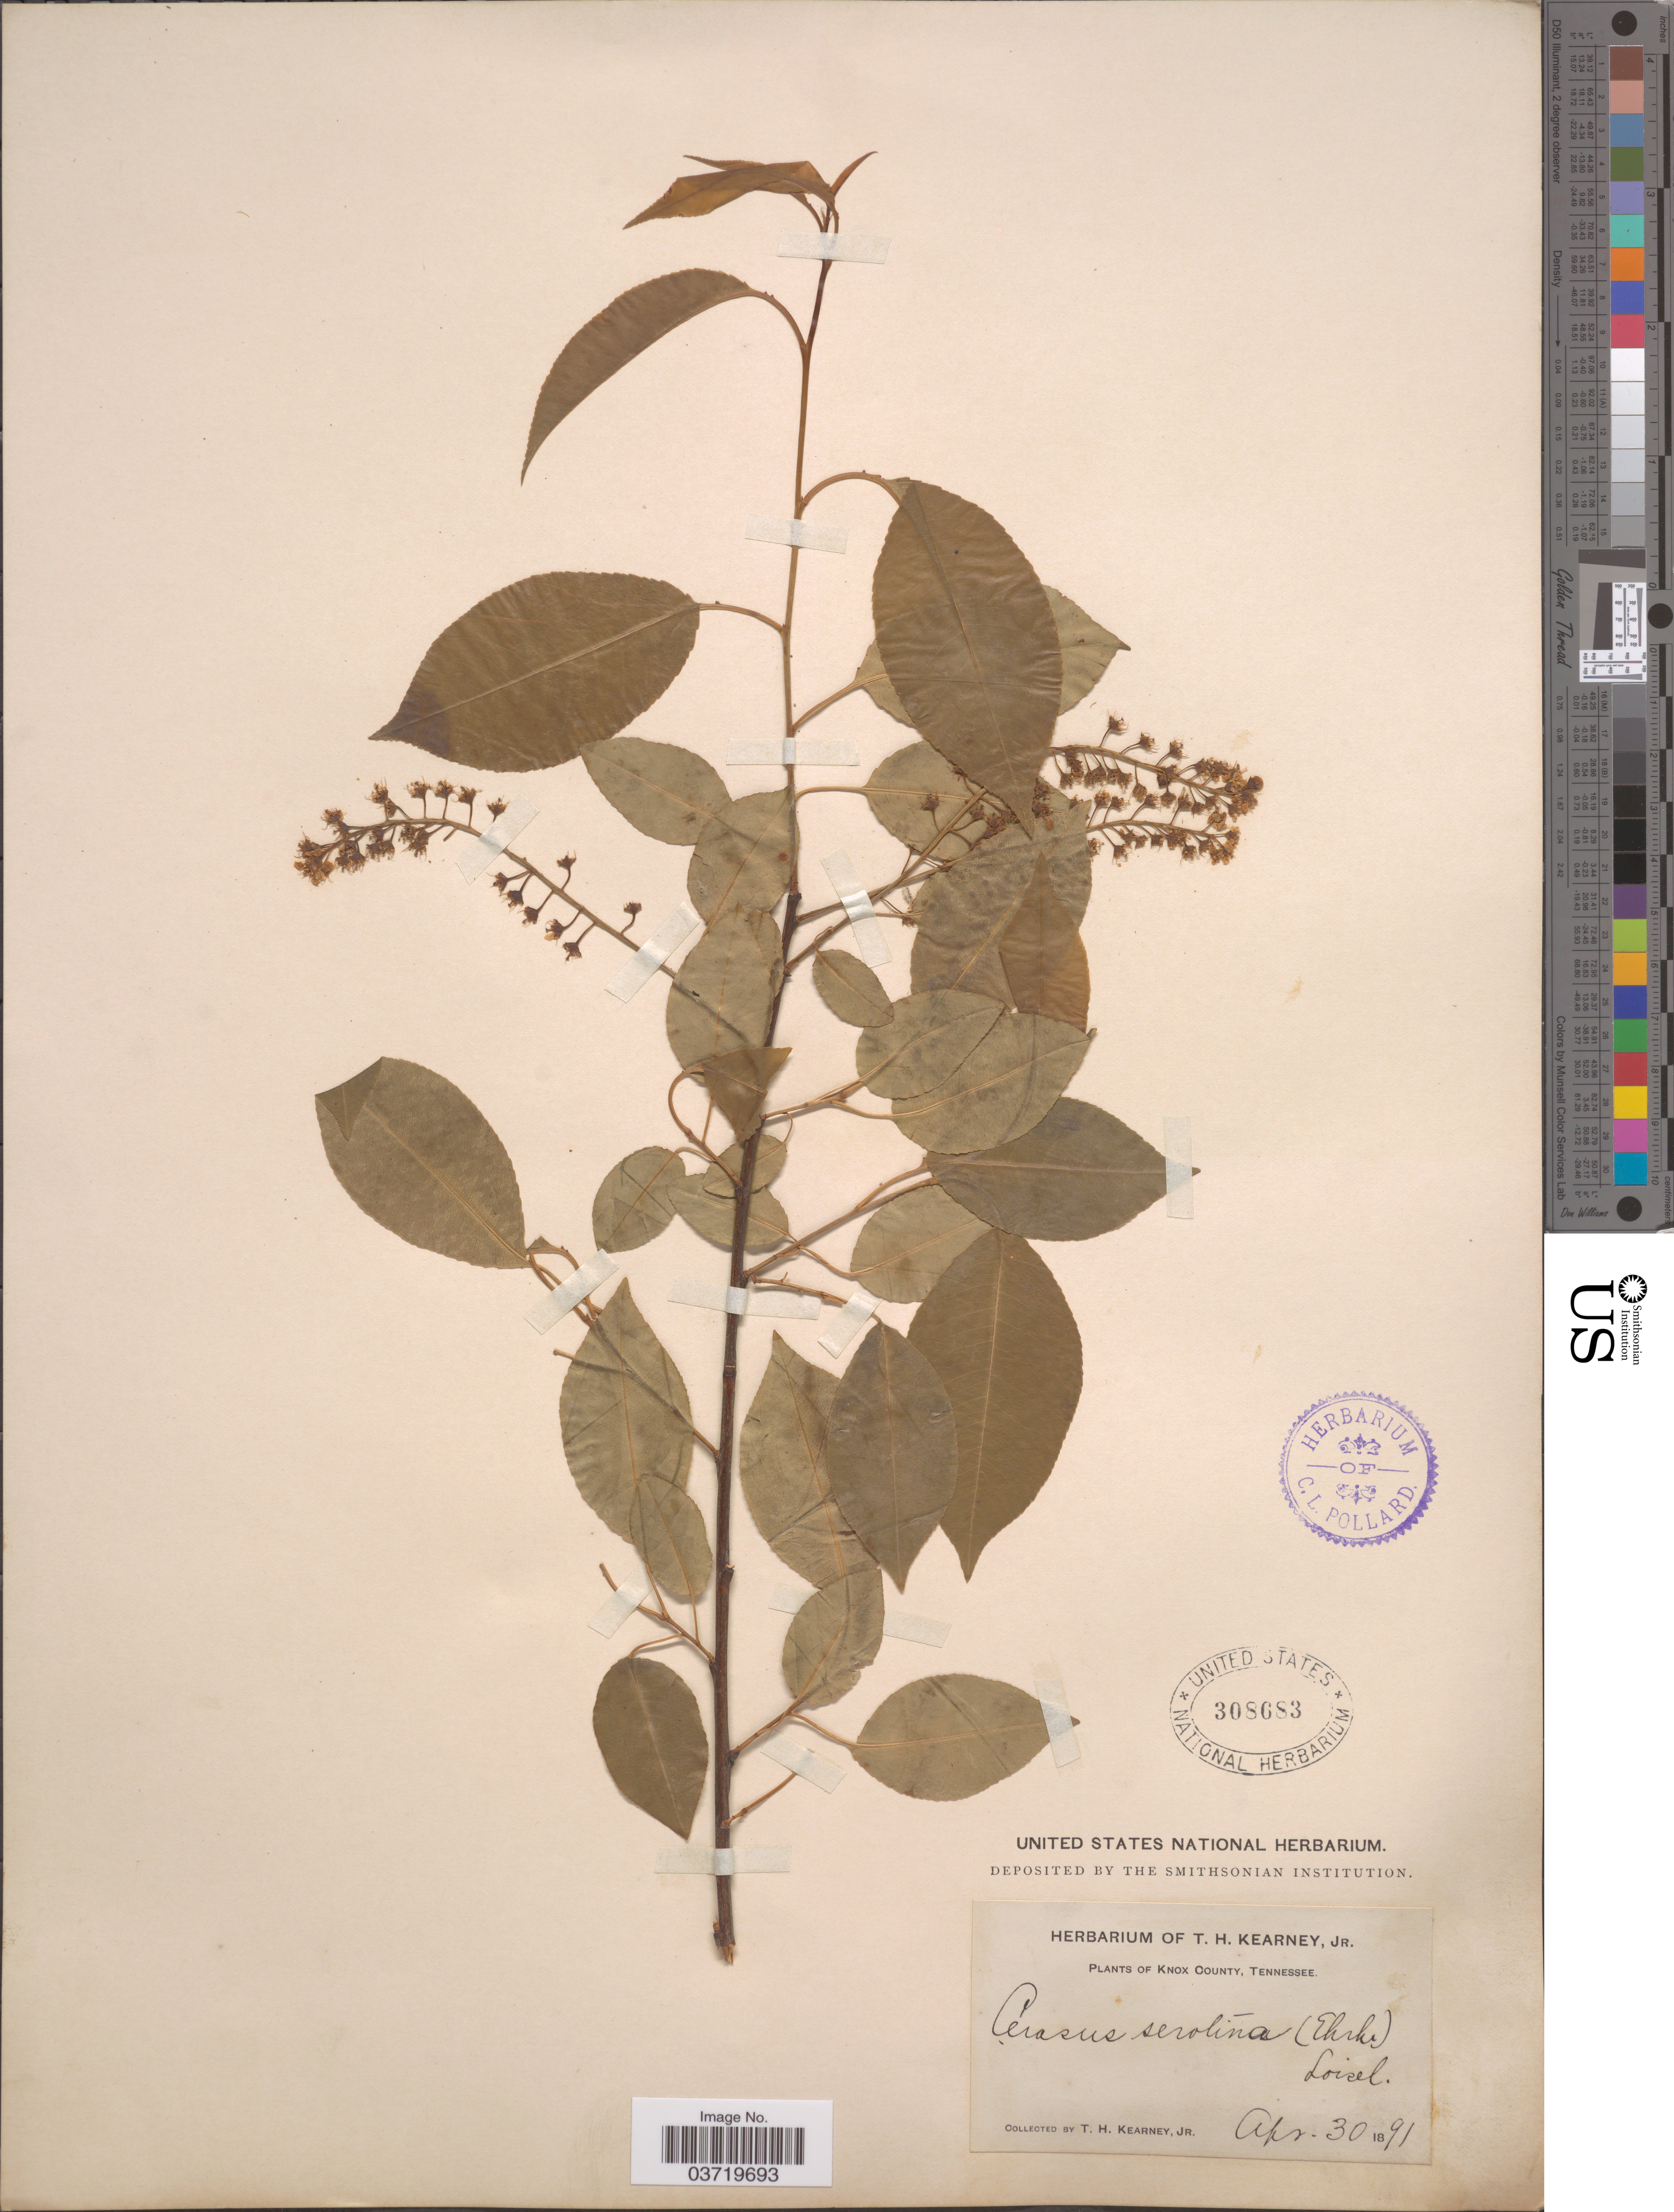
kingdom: Plantae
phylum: Tracheophyta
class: Magnoliopsida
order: Rosales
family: Rosaceae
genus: Prunus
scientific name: Prunus serotina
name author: Ehrh.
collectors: T. H. Kearney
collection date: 1891-04-30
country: United States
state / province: Tennessee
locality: Knox County.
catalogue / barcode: US 308683